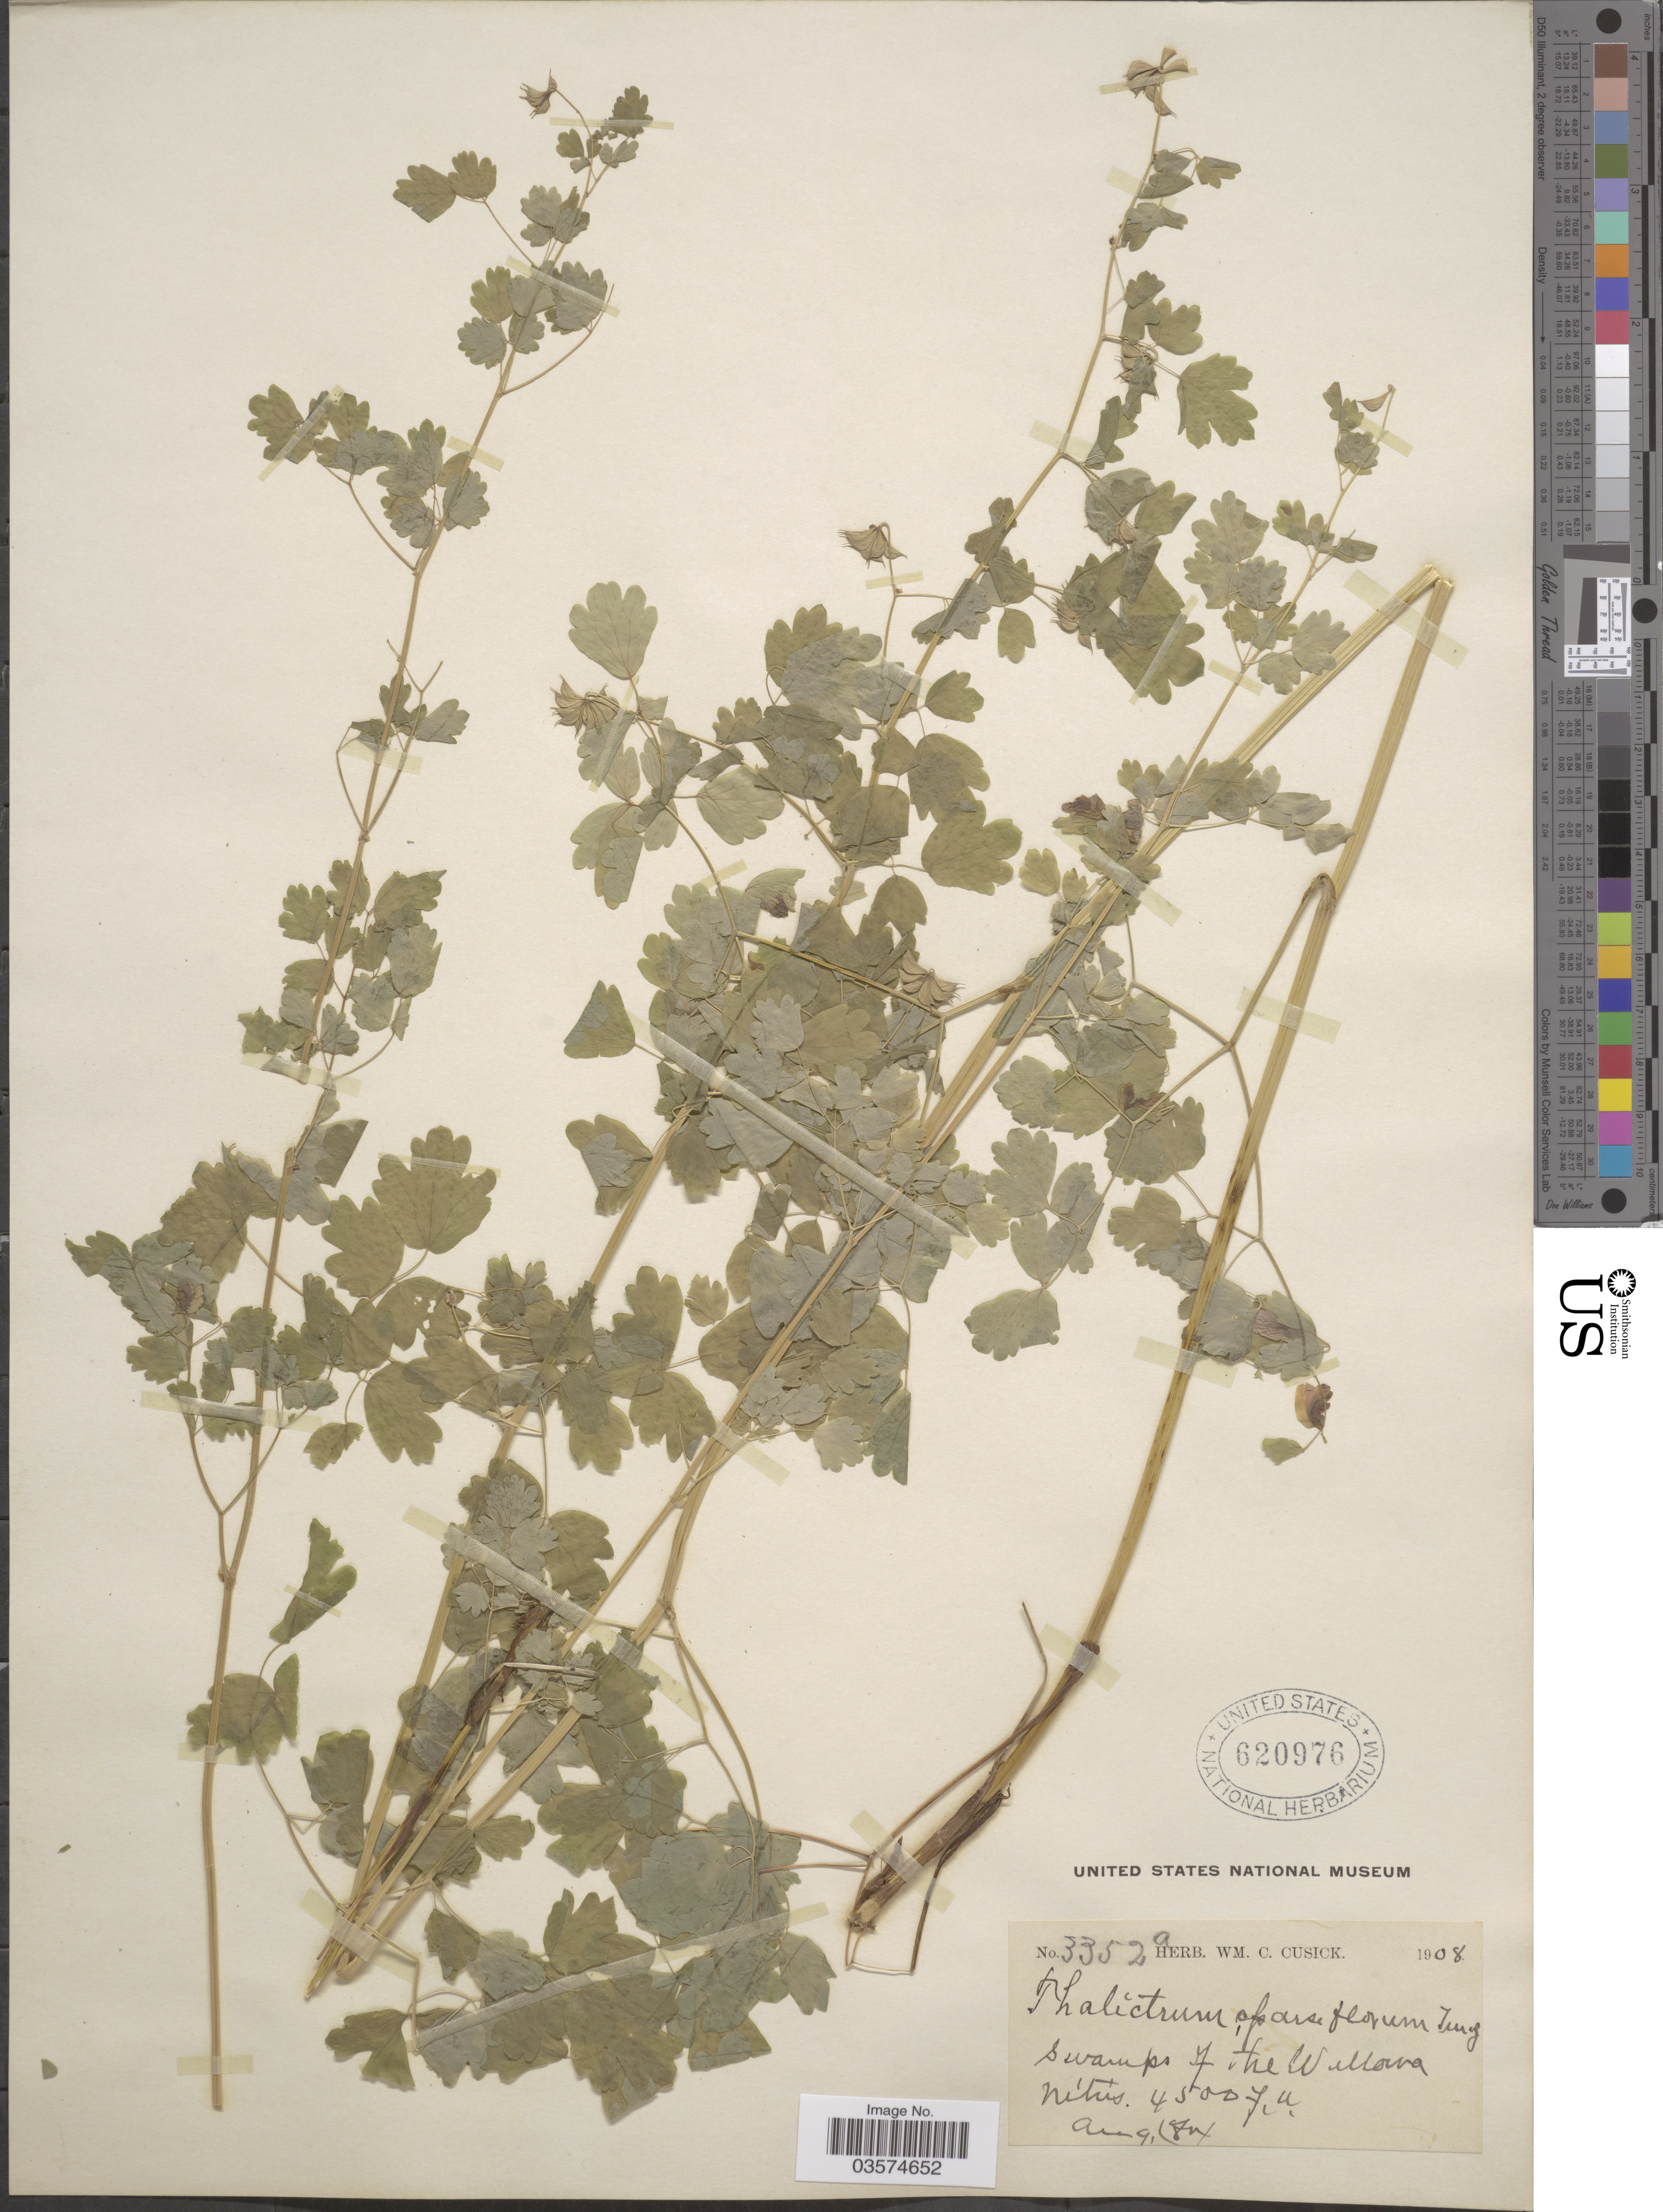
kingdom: Plantae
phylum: Tracheophyta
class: Magnoliopsida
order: Ranunculales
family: Ranunculaceae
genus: Thalictrum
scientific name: Thalictrum sparsiflorum var. saximontanum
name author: B. Boivin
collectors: W. C. Cusick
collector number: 3352a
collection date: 1908-08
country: United States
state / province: Oregon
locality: Swamps of the Wallowa Mtns.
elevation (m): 1372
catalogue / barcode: US 620976